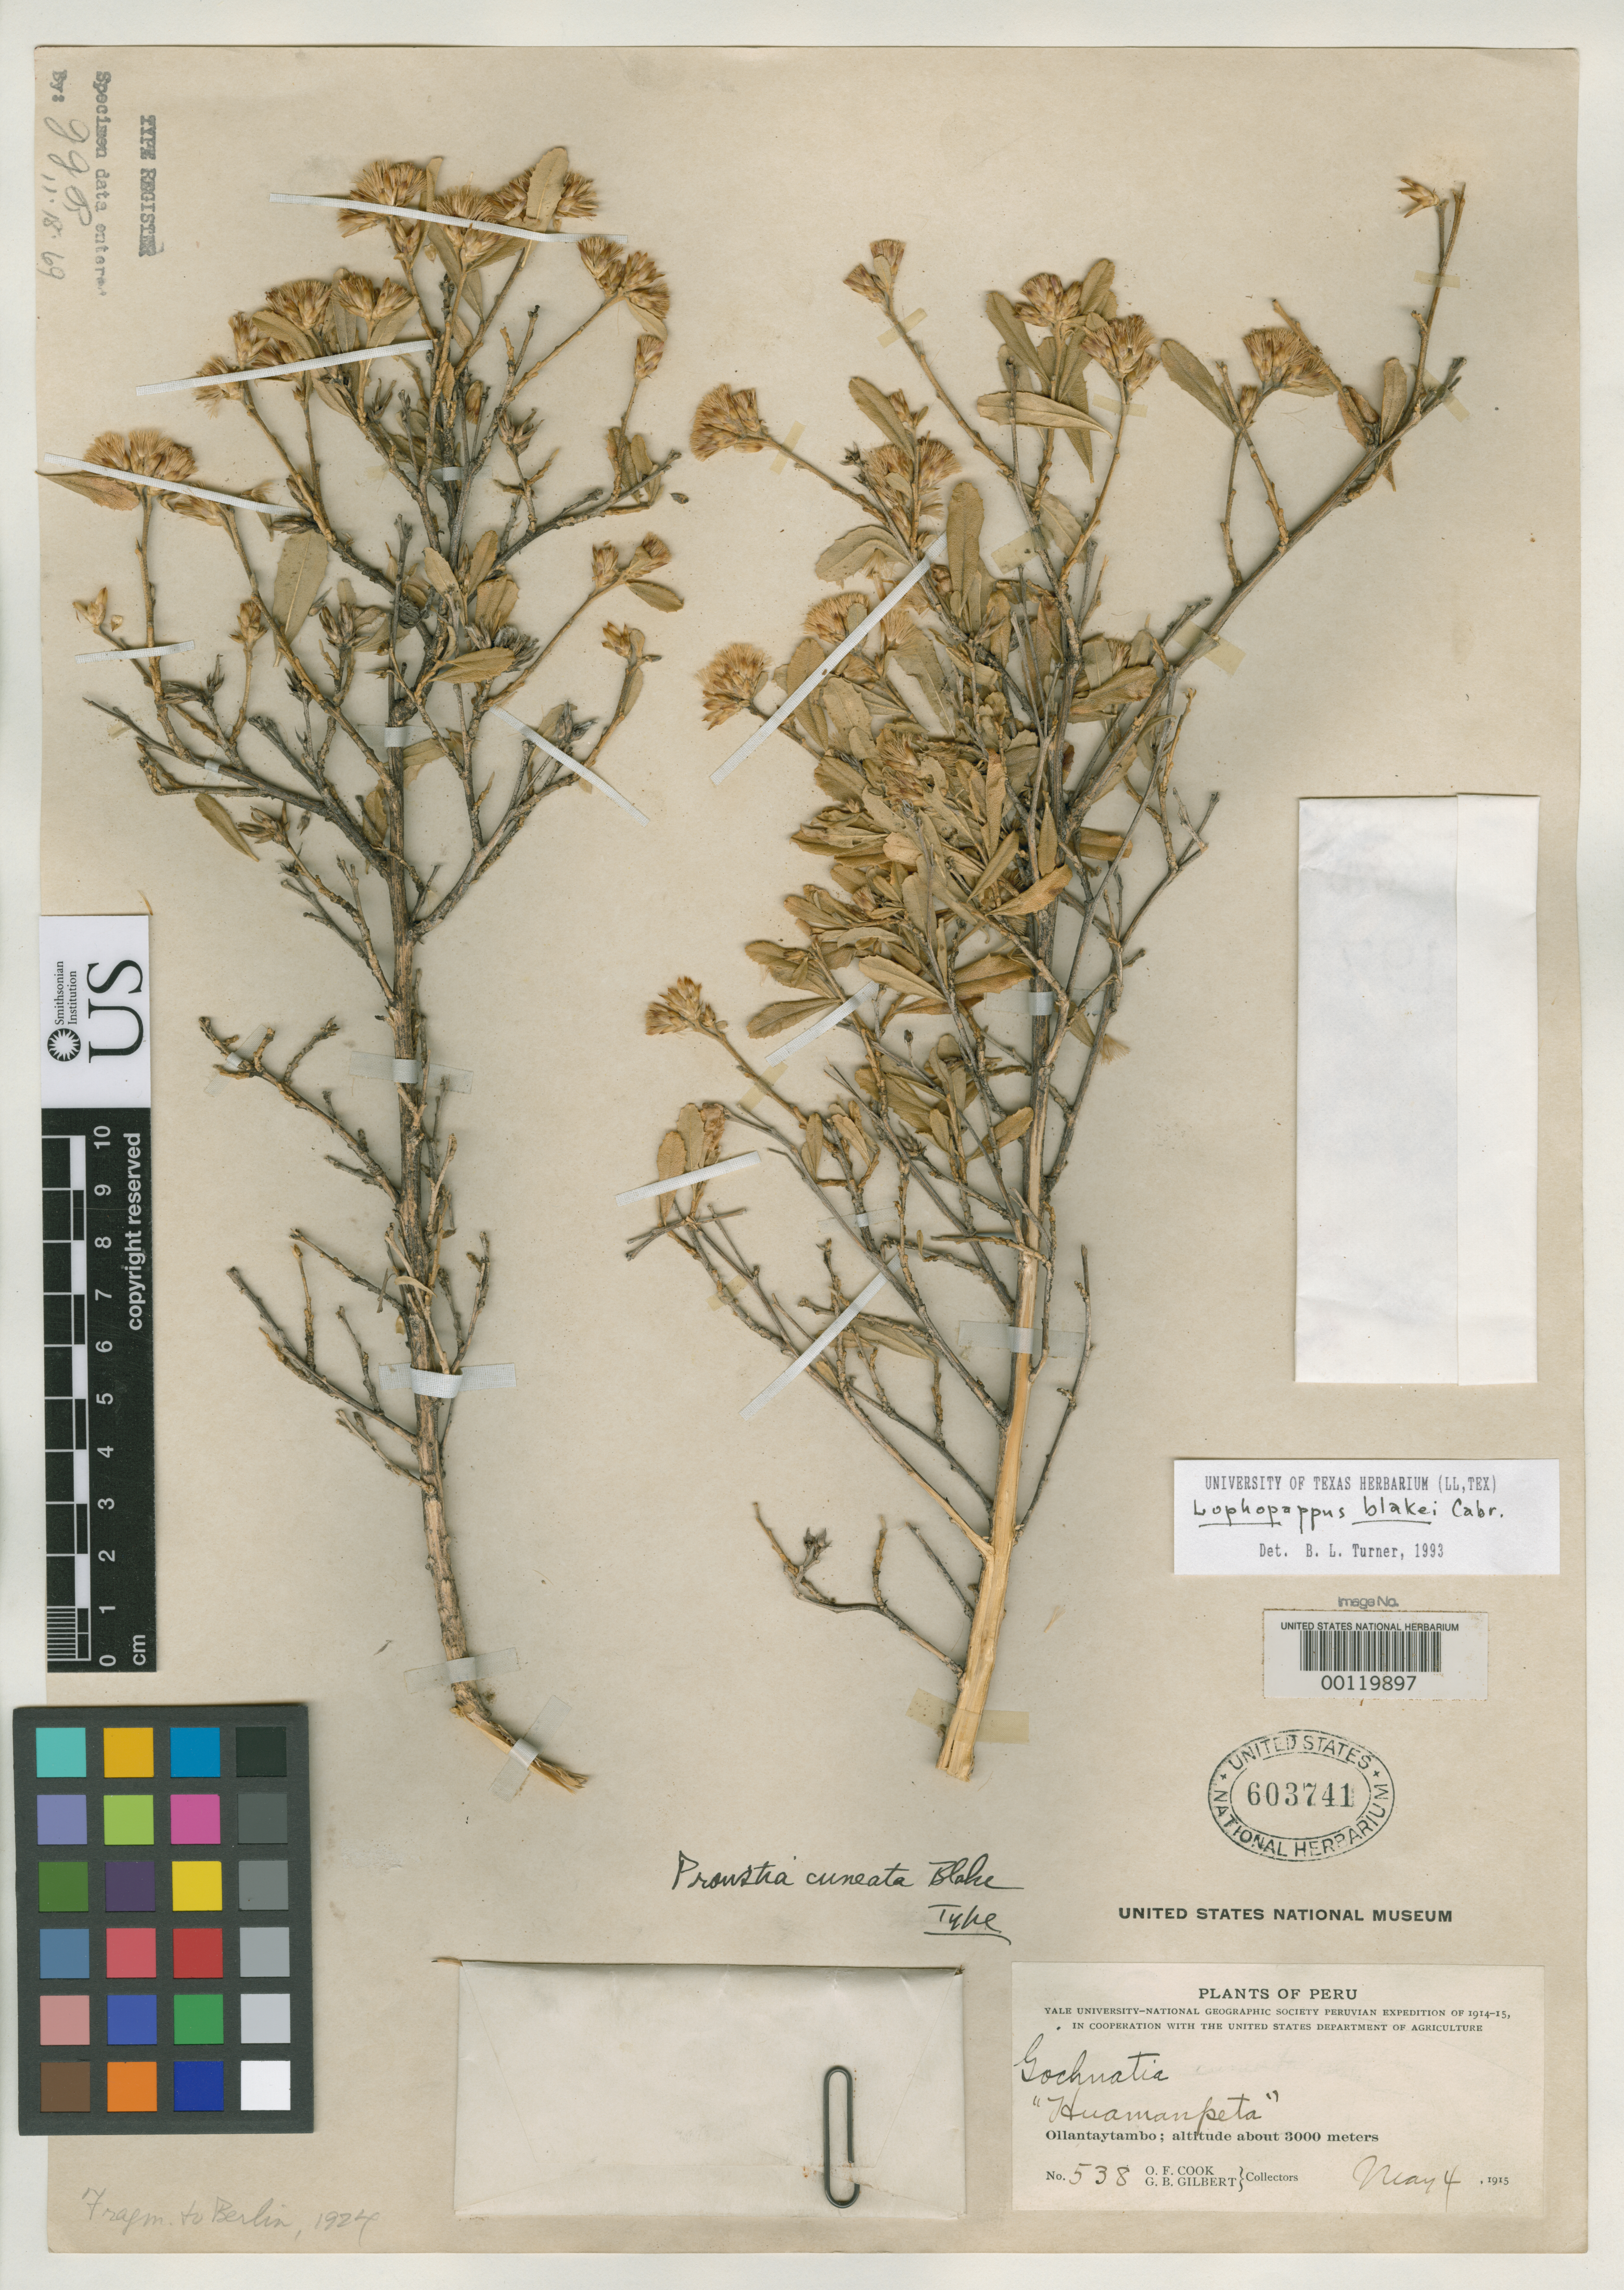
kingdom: Plantae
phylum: Tracheophyta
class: Magnoliopsida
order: Asterales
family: Asteraceae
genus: Proustia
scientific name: Proustia cuneata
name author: S.F. Blake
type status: Holotype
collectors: O. F. Cook & G. B. Gilbert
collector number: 538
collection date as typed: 04 May 1915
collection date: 1915-05-04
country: Peru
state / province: Cusco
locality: Ollantaytambo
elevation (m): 3000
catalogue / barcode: US 603741